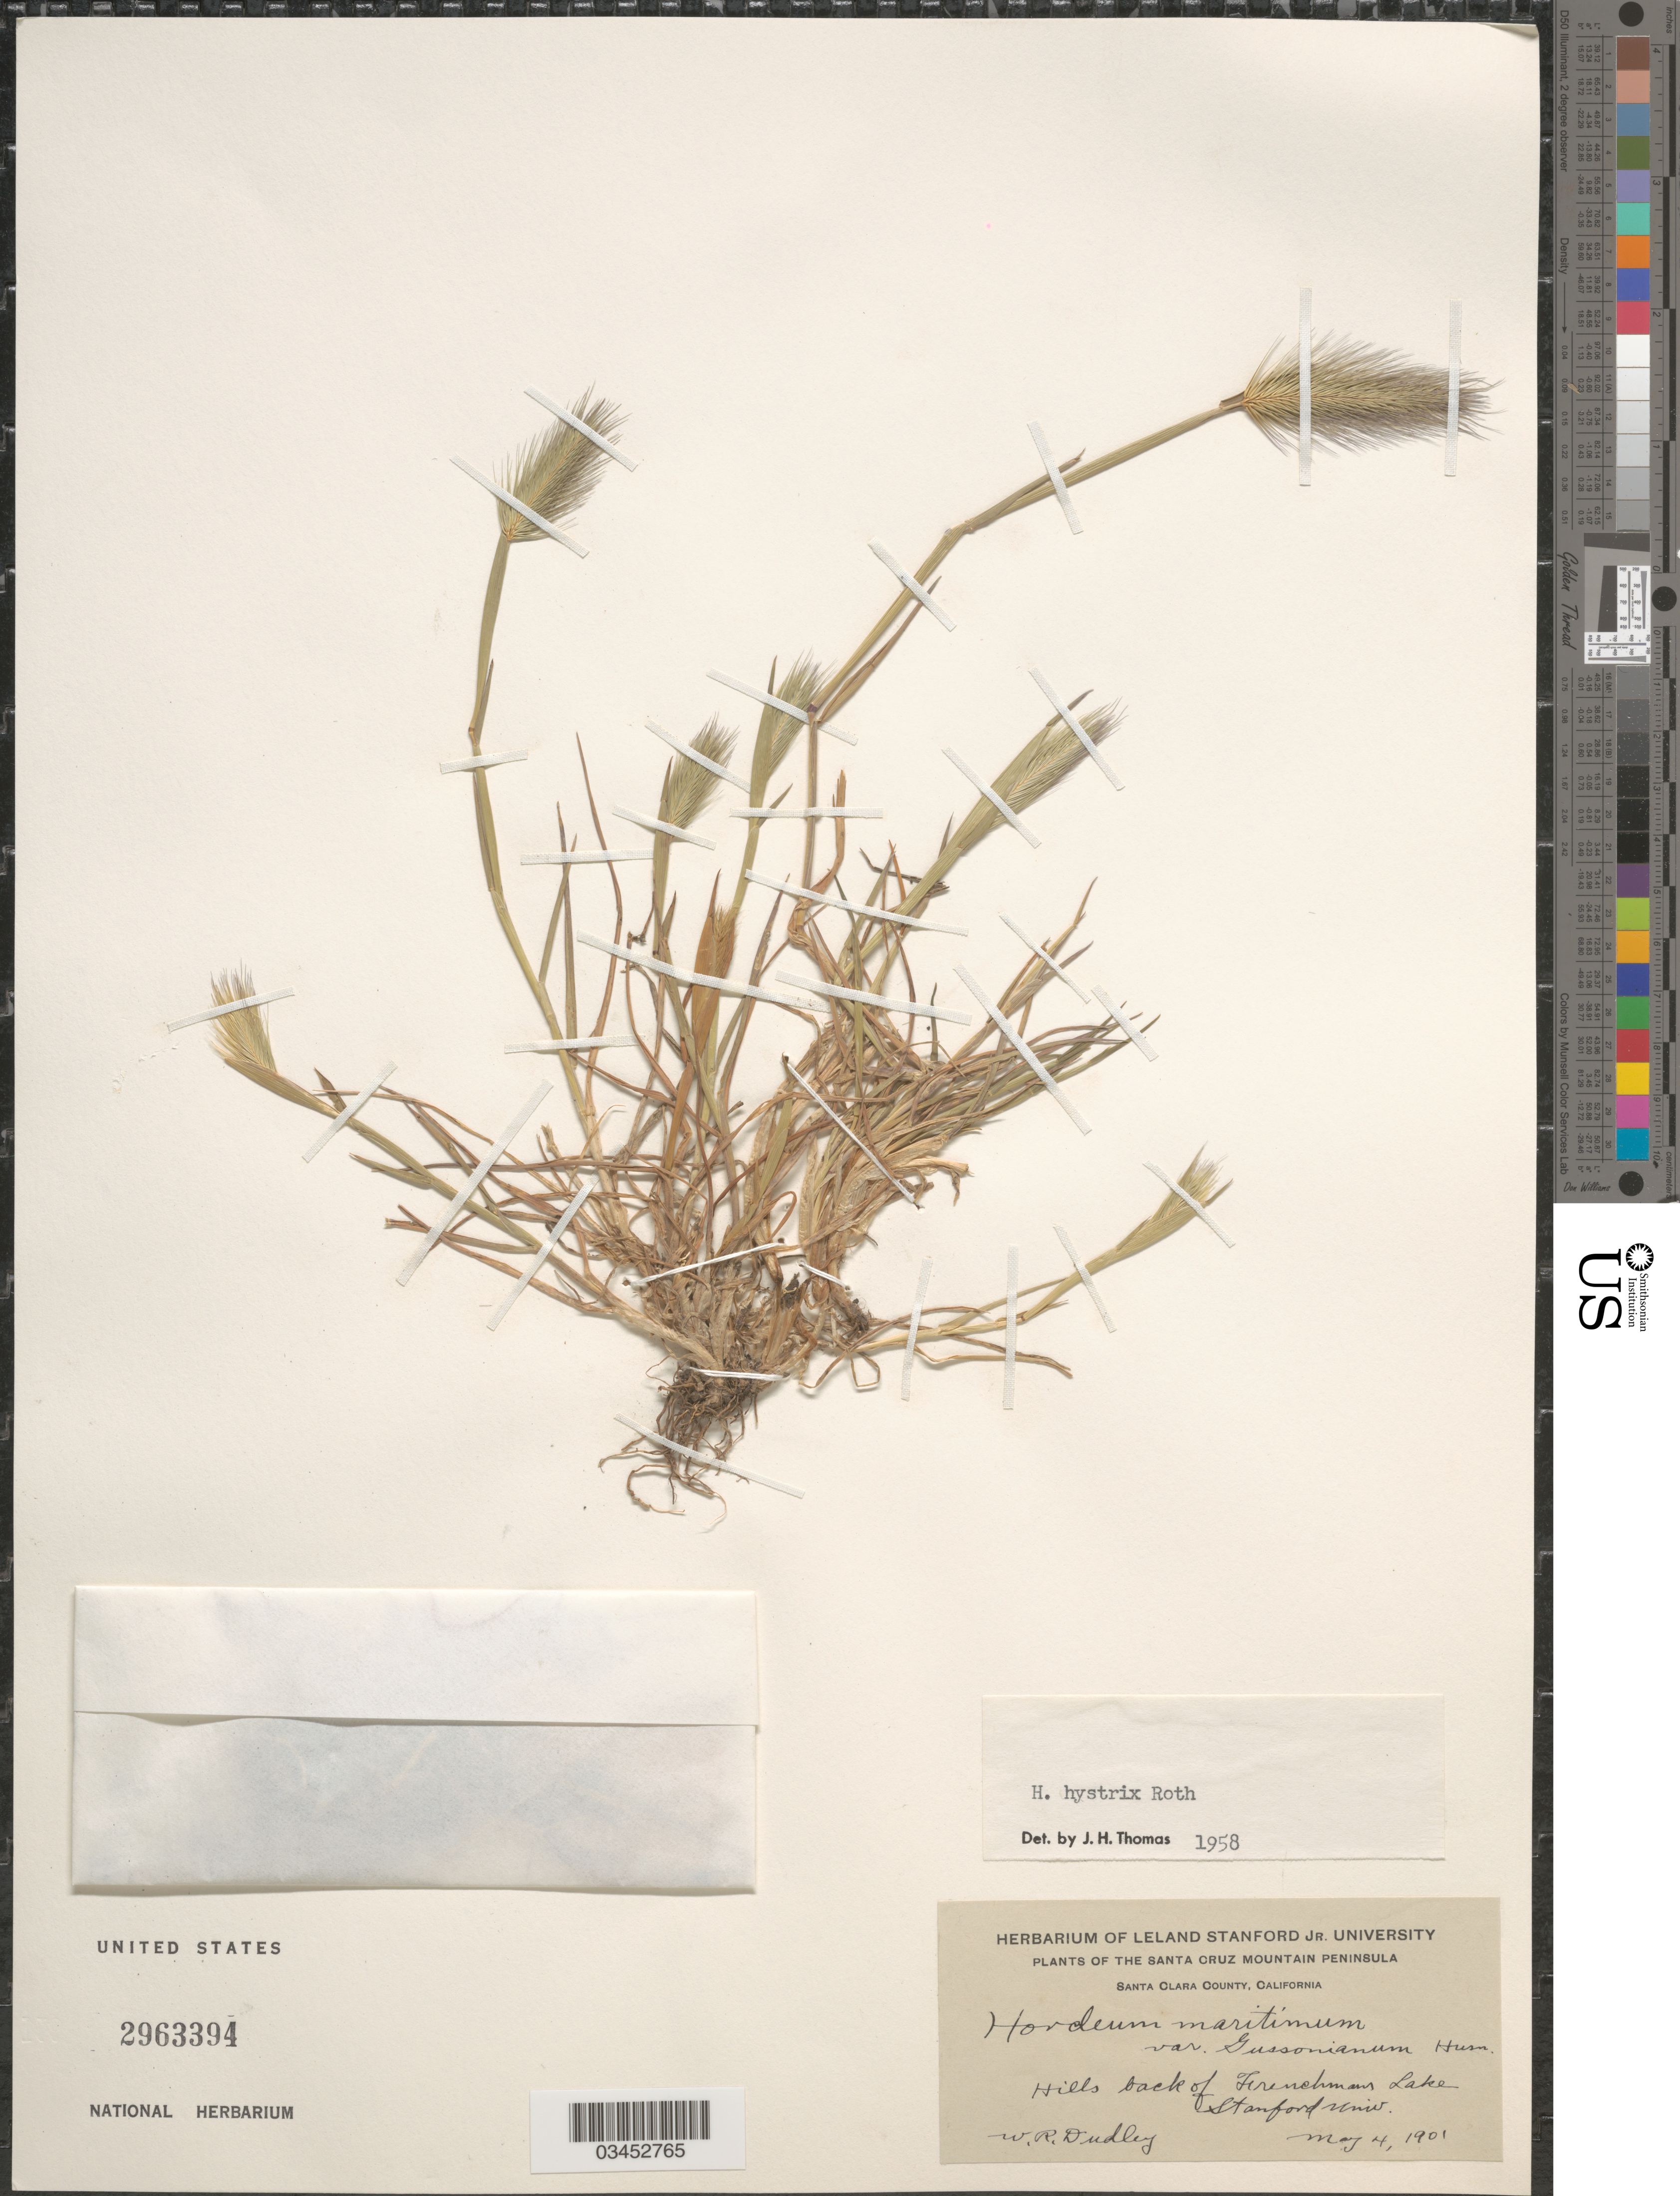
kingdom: Plantae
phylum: Tracheophyta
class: Liliopsida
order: Poales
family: Poaceae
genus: Hordeum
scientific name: Hordeum marinum subsp. gussoneanum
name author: (Parl.) Thell.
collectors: W. Dudley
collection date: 1901-05-04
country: United States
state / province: California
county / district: Santa Clara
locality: Santa Cruz Mountain Peninsula. Santa Clara County. Hills back of Frenchman Lake, Stanford Univ.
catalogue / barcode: US 2963394